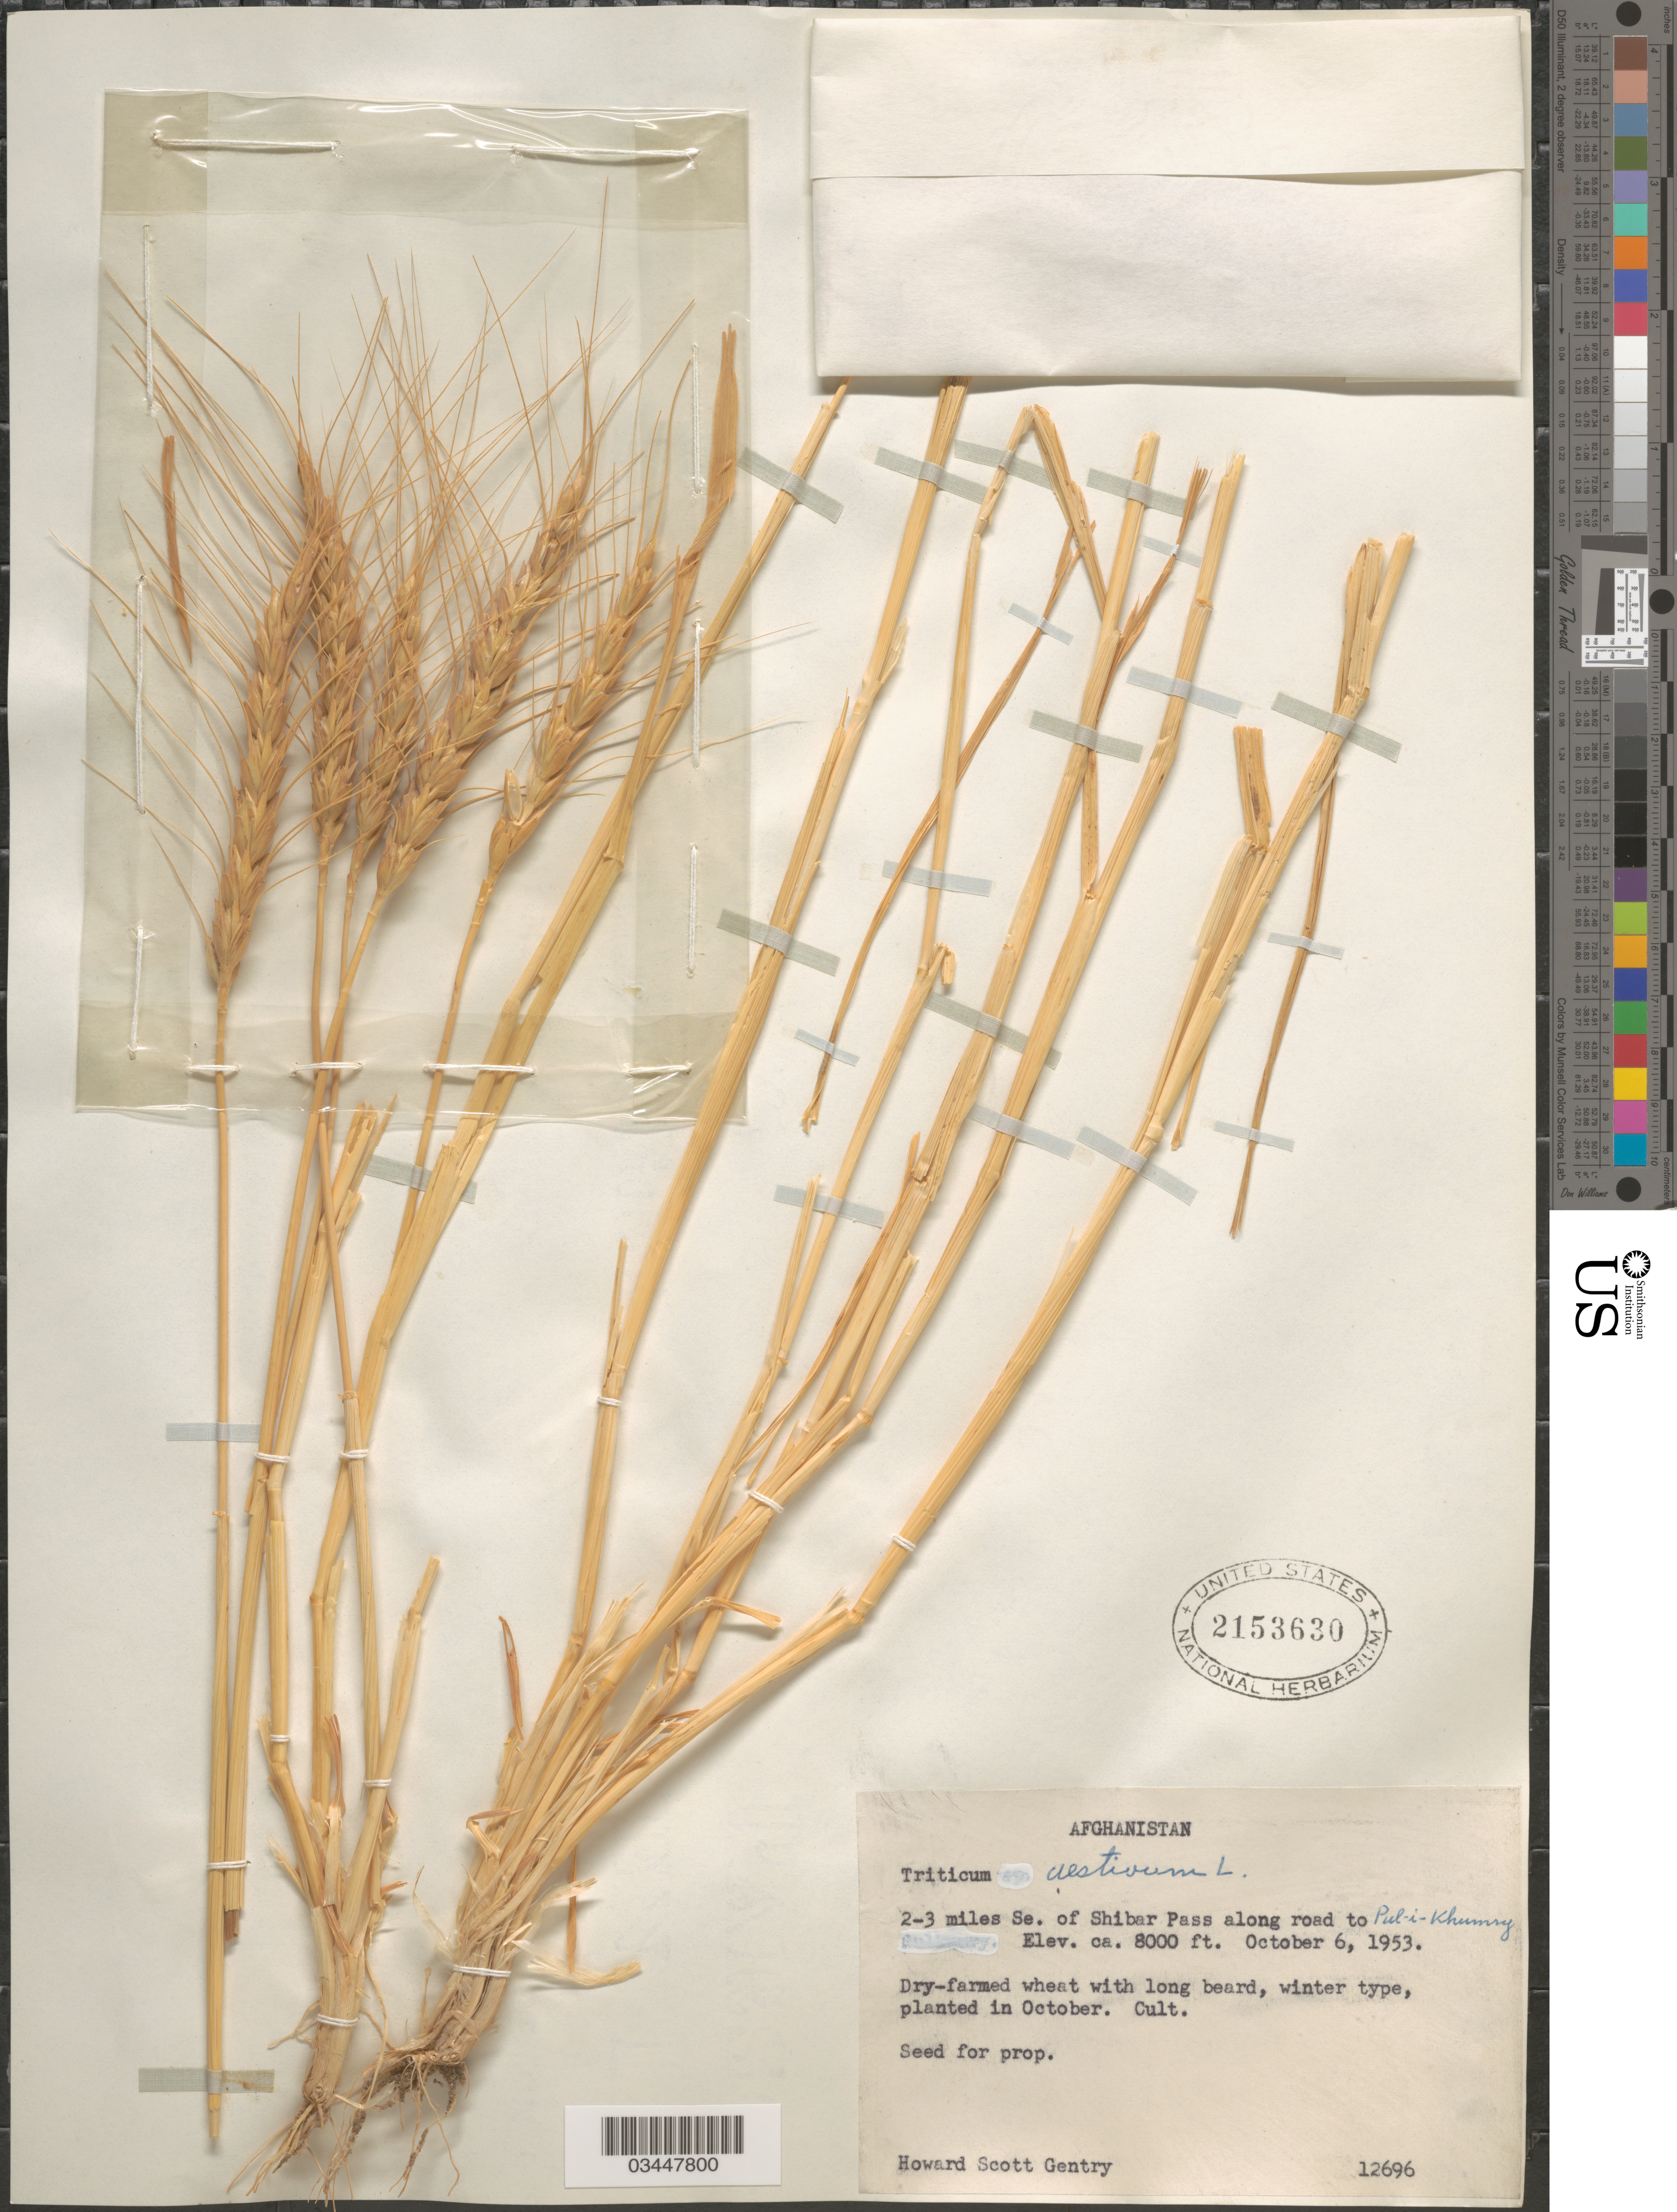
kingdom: Plantae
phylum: Tracheophyta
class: Liliopsida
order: Poales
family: Poaceae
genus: Triticum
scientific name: Triticum aestivum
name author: L.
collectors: H. S. Gentry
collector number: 12696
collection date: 1953-10-06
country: Afghanistan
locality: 2-3 miles Se. of Shibar Pass along road to Pul-i-Khumry. Cult.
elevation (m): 2438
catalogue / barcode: US 2153630